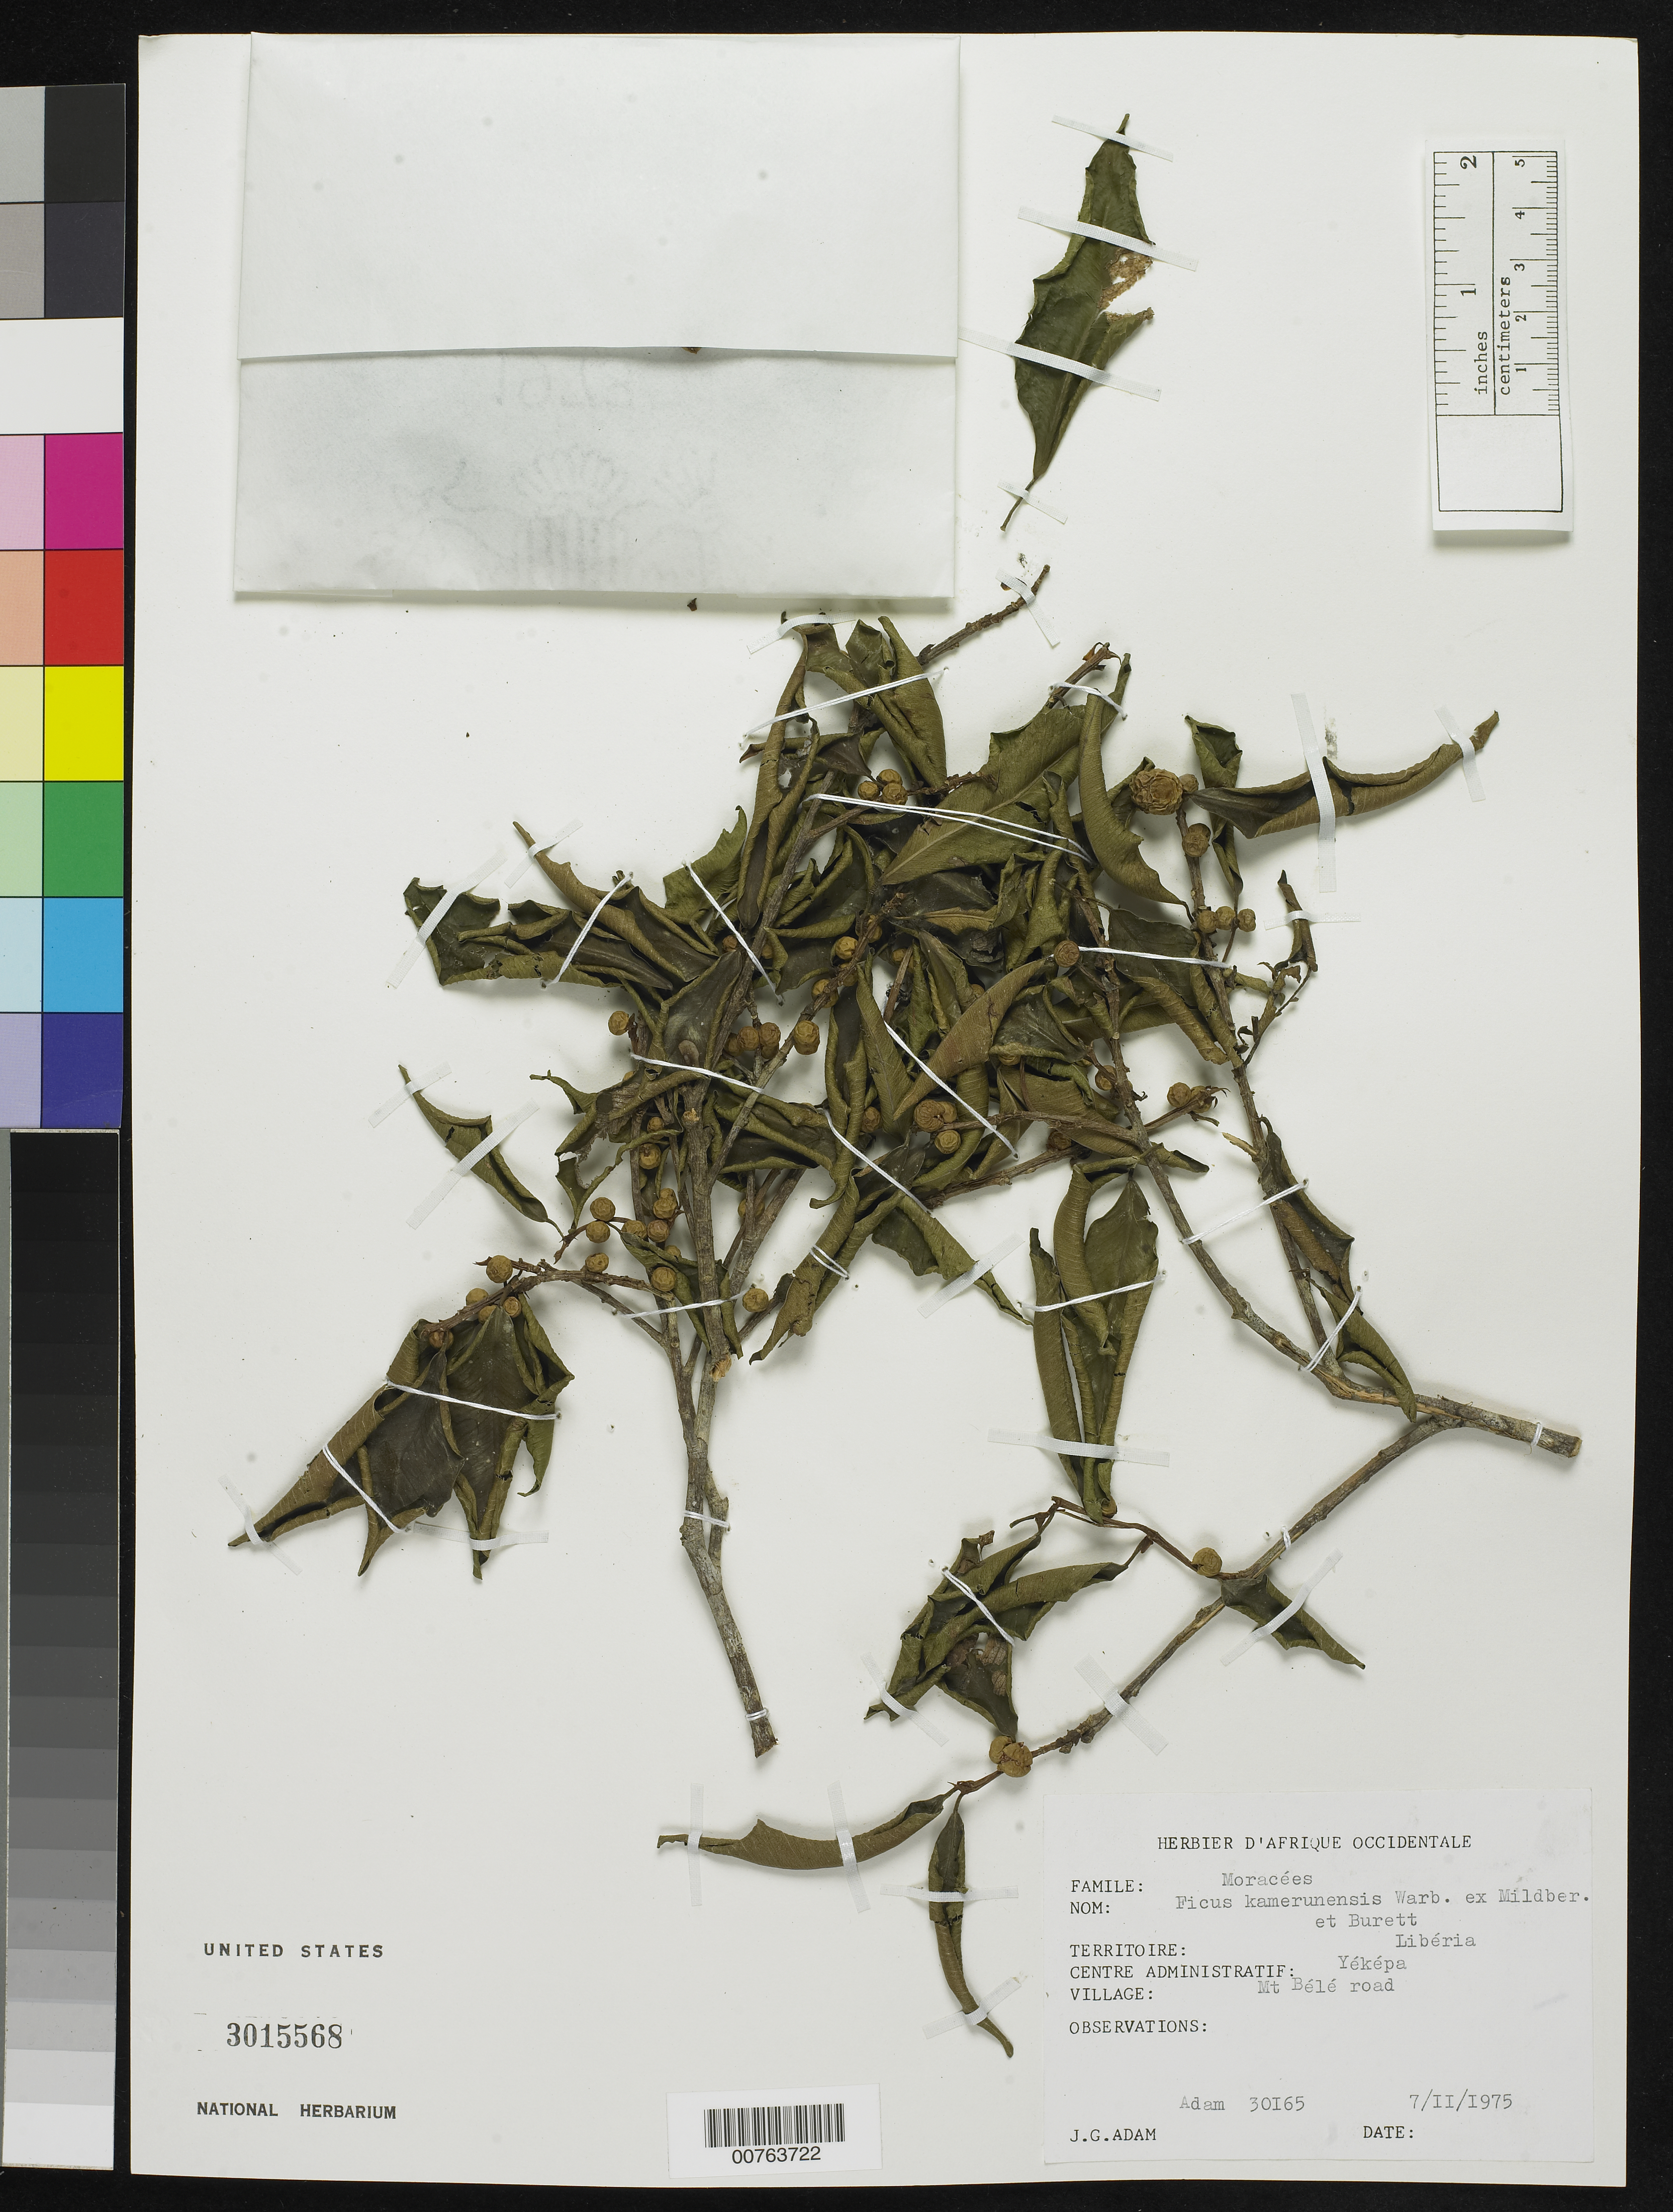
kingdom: Plantae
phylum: Tracheophyta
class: Magnoliopsida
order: Rosales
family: Moraceae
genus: Ficus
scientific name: Ficus kamerunensis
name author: Warb. ex Mildbr. & Burret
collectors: J. Adam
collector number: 30165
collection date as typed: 7 Nov 1975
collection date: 1975-11-07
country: Liberia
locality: Yekepa: Mt. Bele road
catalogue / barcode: US 3015568